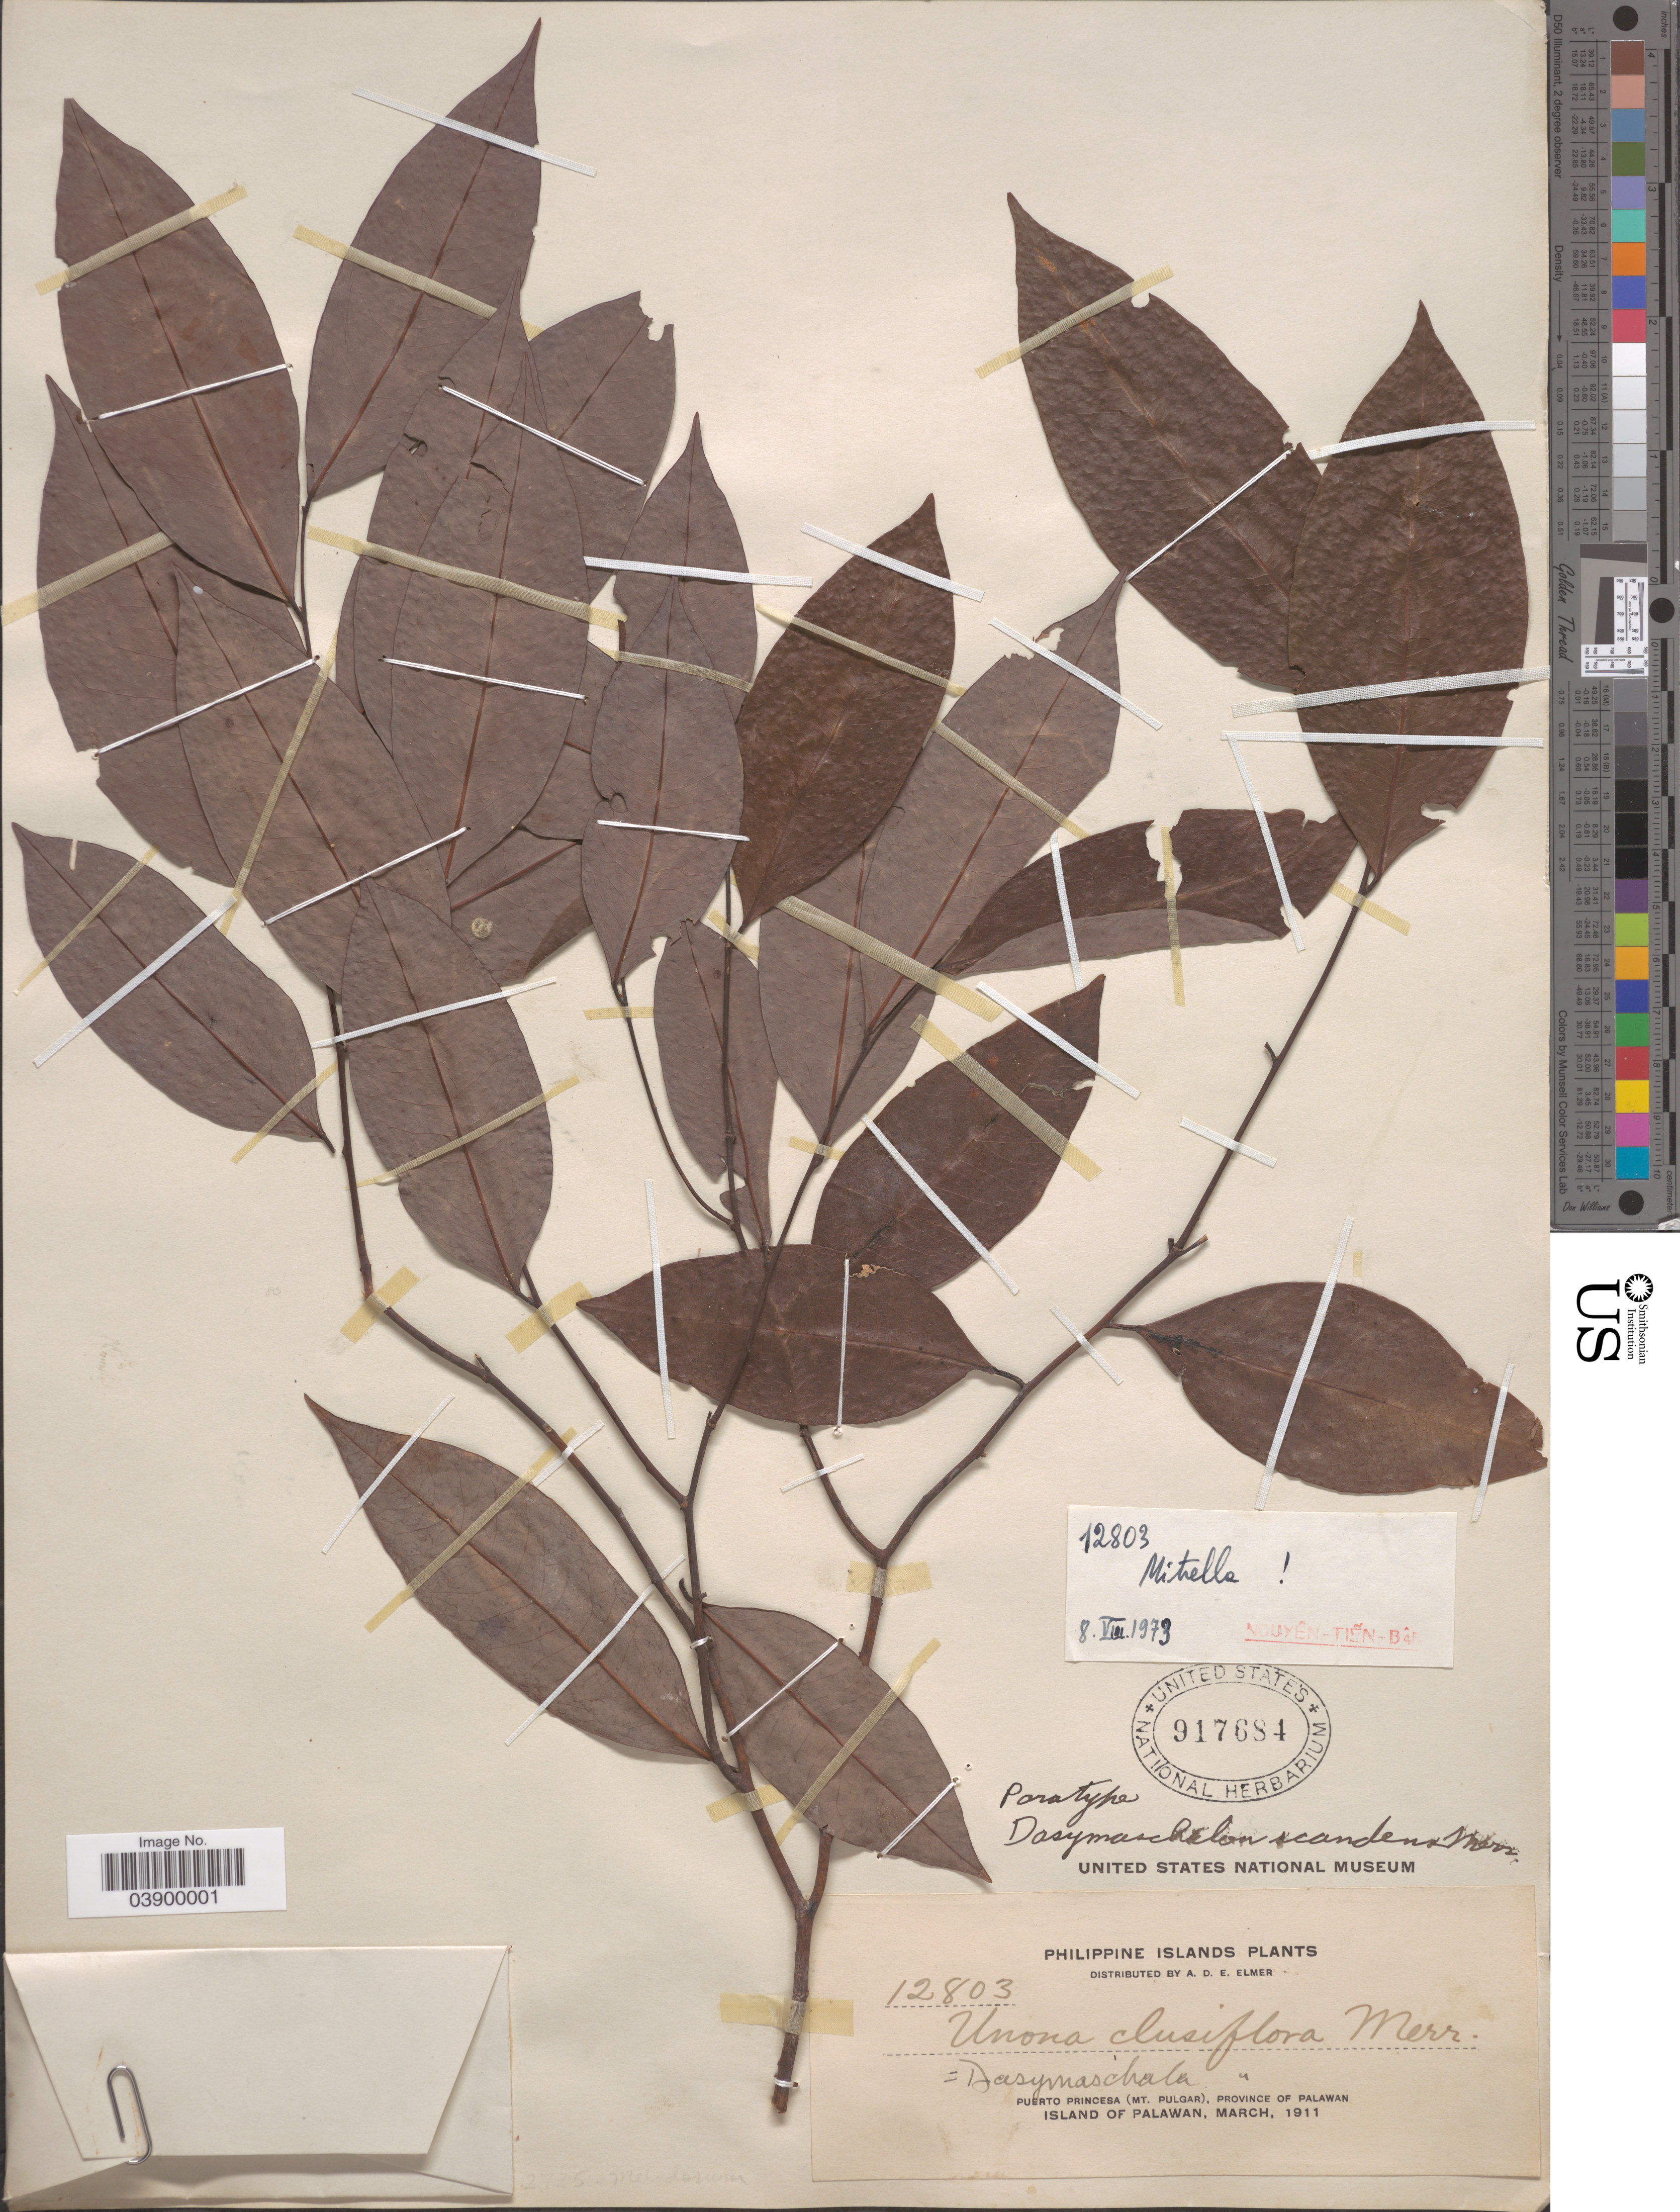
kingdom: Plantae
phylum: Tracheophyta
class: Magnoliopsida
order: Magnoliales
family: Annonaceae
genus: Mitrella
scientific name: Mitrella sp.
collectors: A. D. E. Elmer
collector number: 12803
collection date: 1911-03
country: Philippines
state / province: Mimaropa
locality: Philippine Islands. Puerto Princesa (Mt. Pulgar), Province of Palawan. Island of Palawan.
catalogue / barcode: US 917684